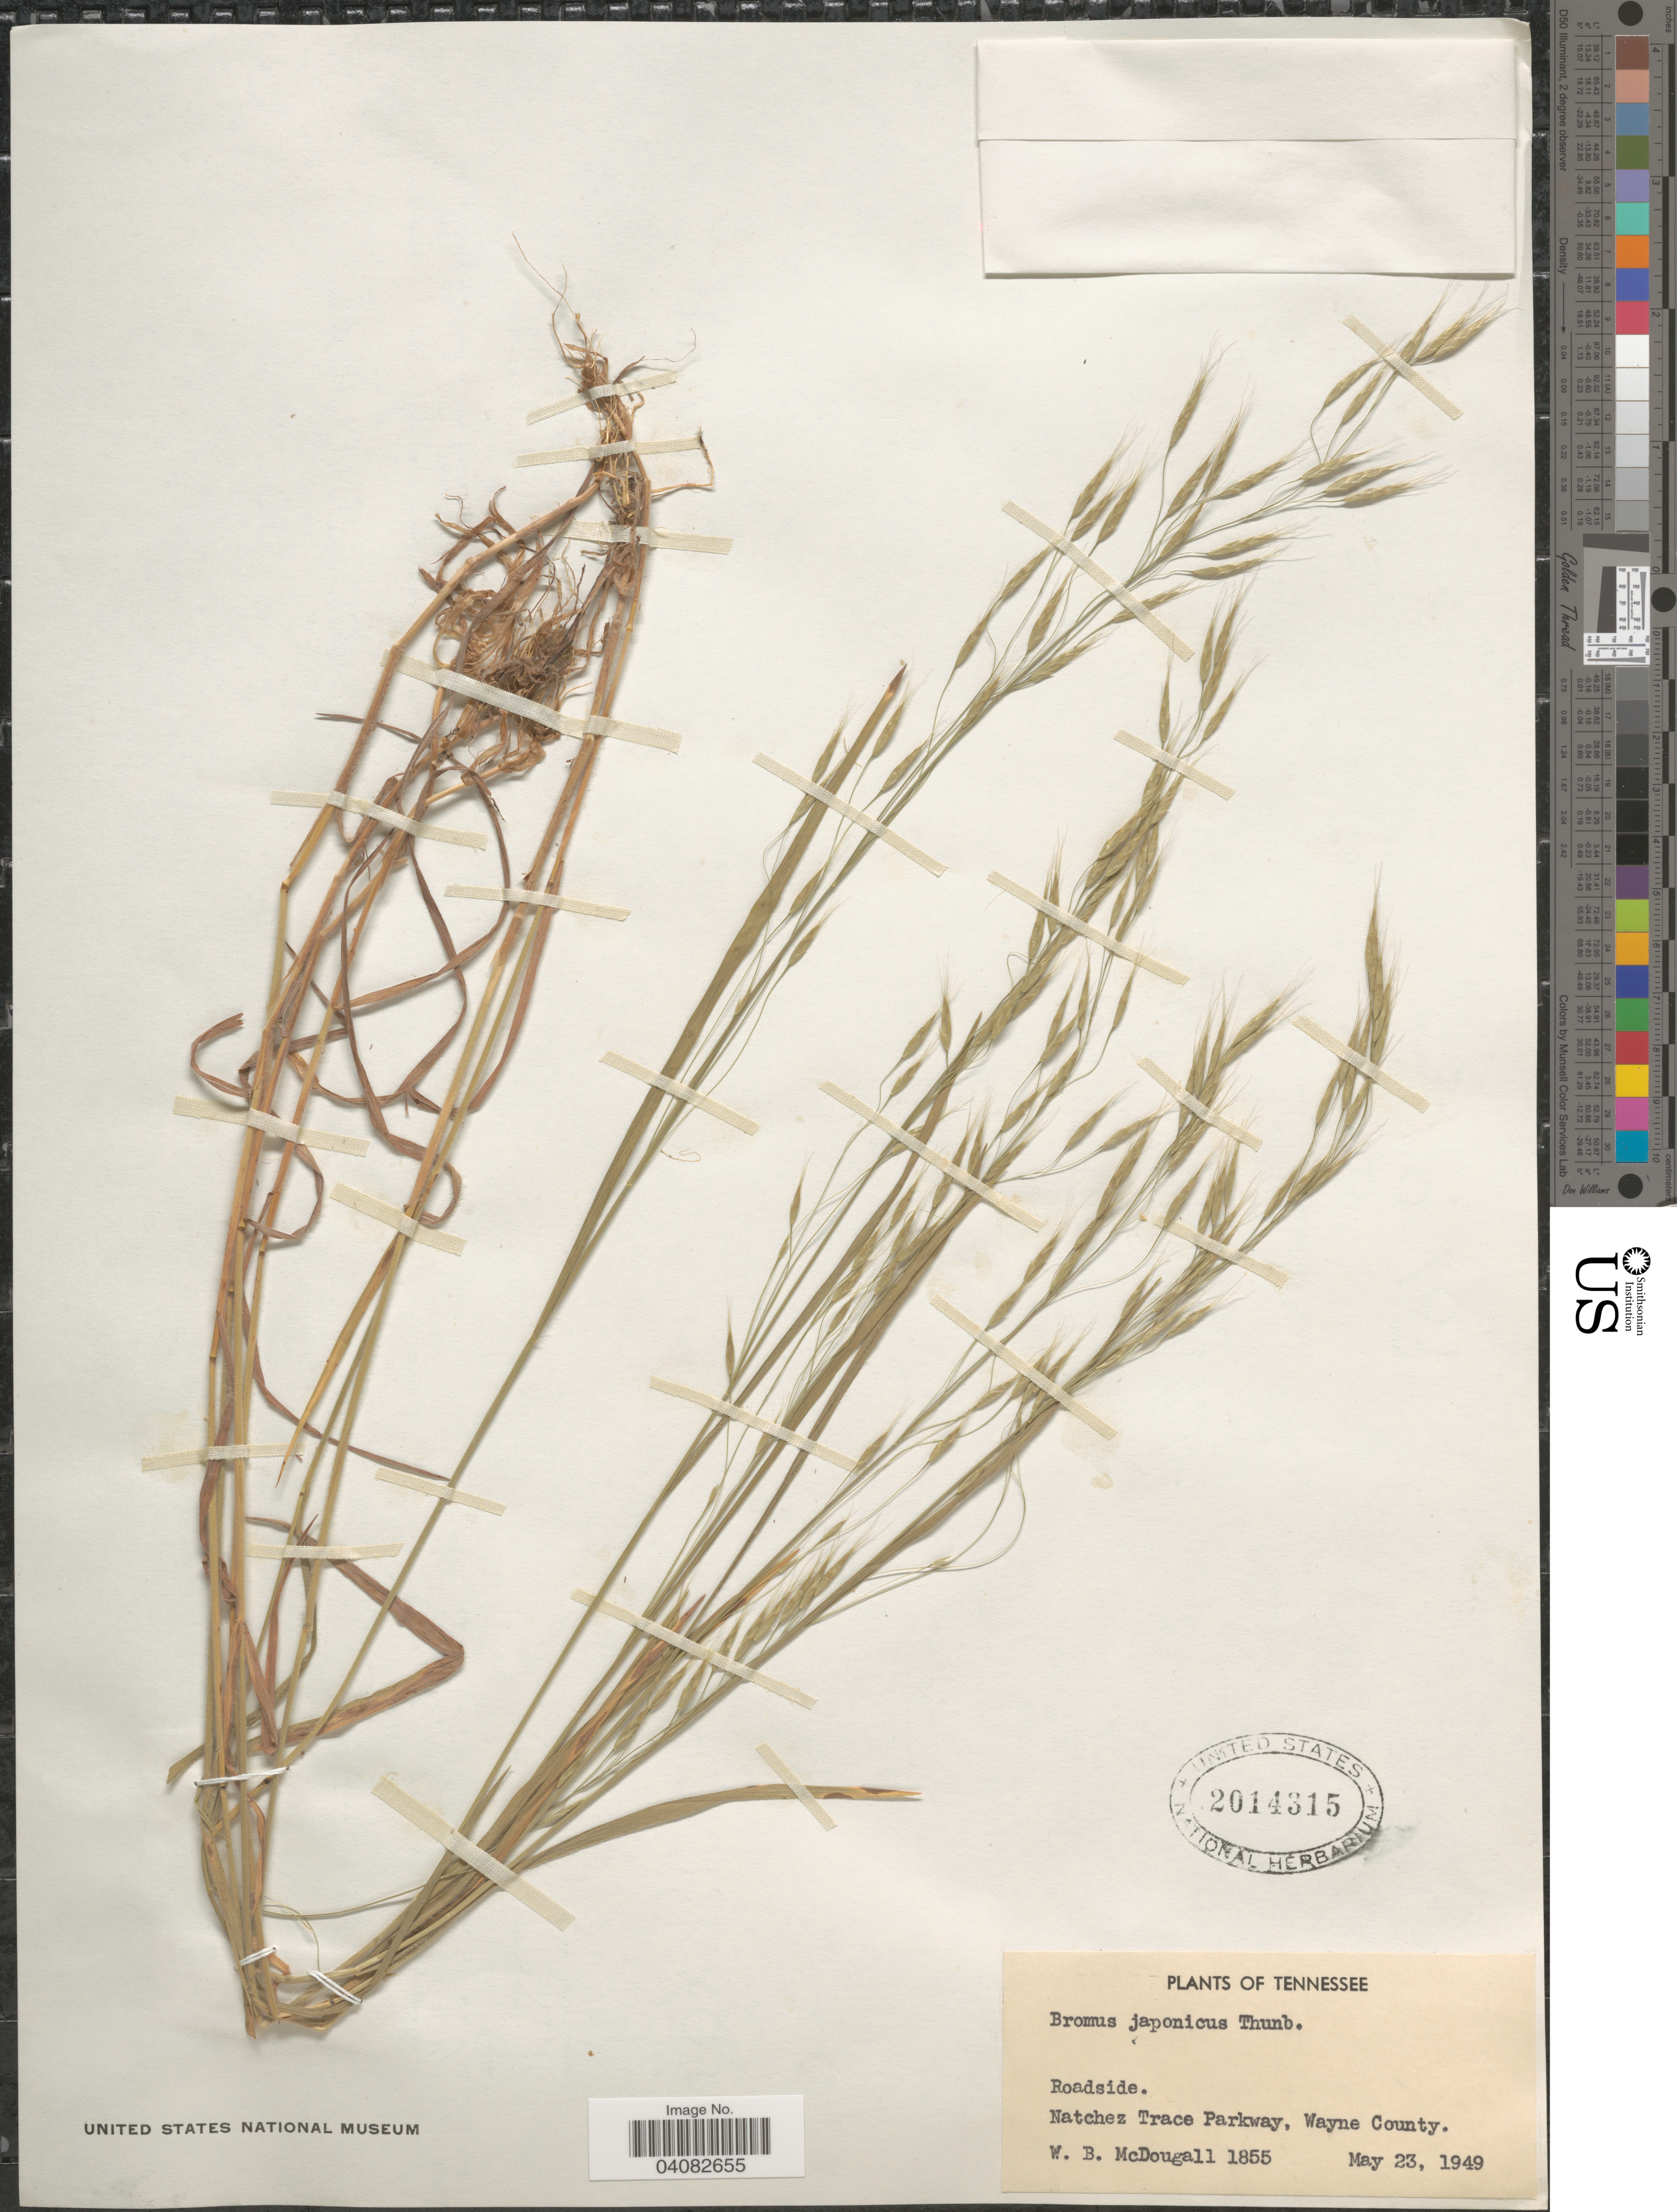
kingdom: Plantae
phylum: Tracheophyta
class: Liliopsida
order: Poales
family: Poaceae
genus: Bromus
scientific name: Bromus japonicus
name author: Houtt.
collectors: W. B. McDougal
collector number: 1855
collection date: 1949-05-23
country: United States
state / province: Tennessee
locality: Natchez Trace Parkway, Wayne County.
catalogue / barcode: US 2014315